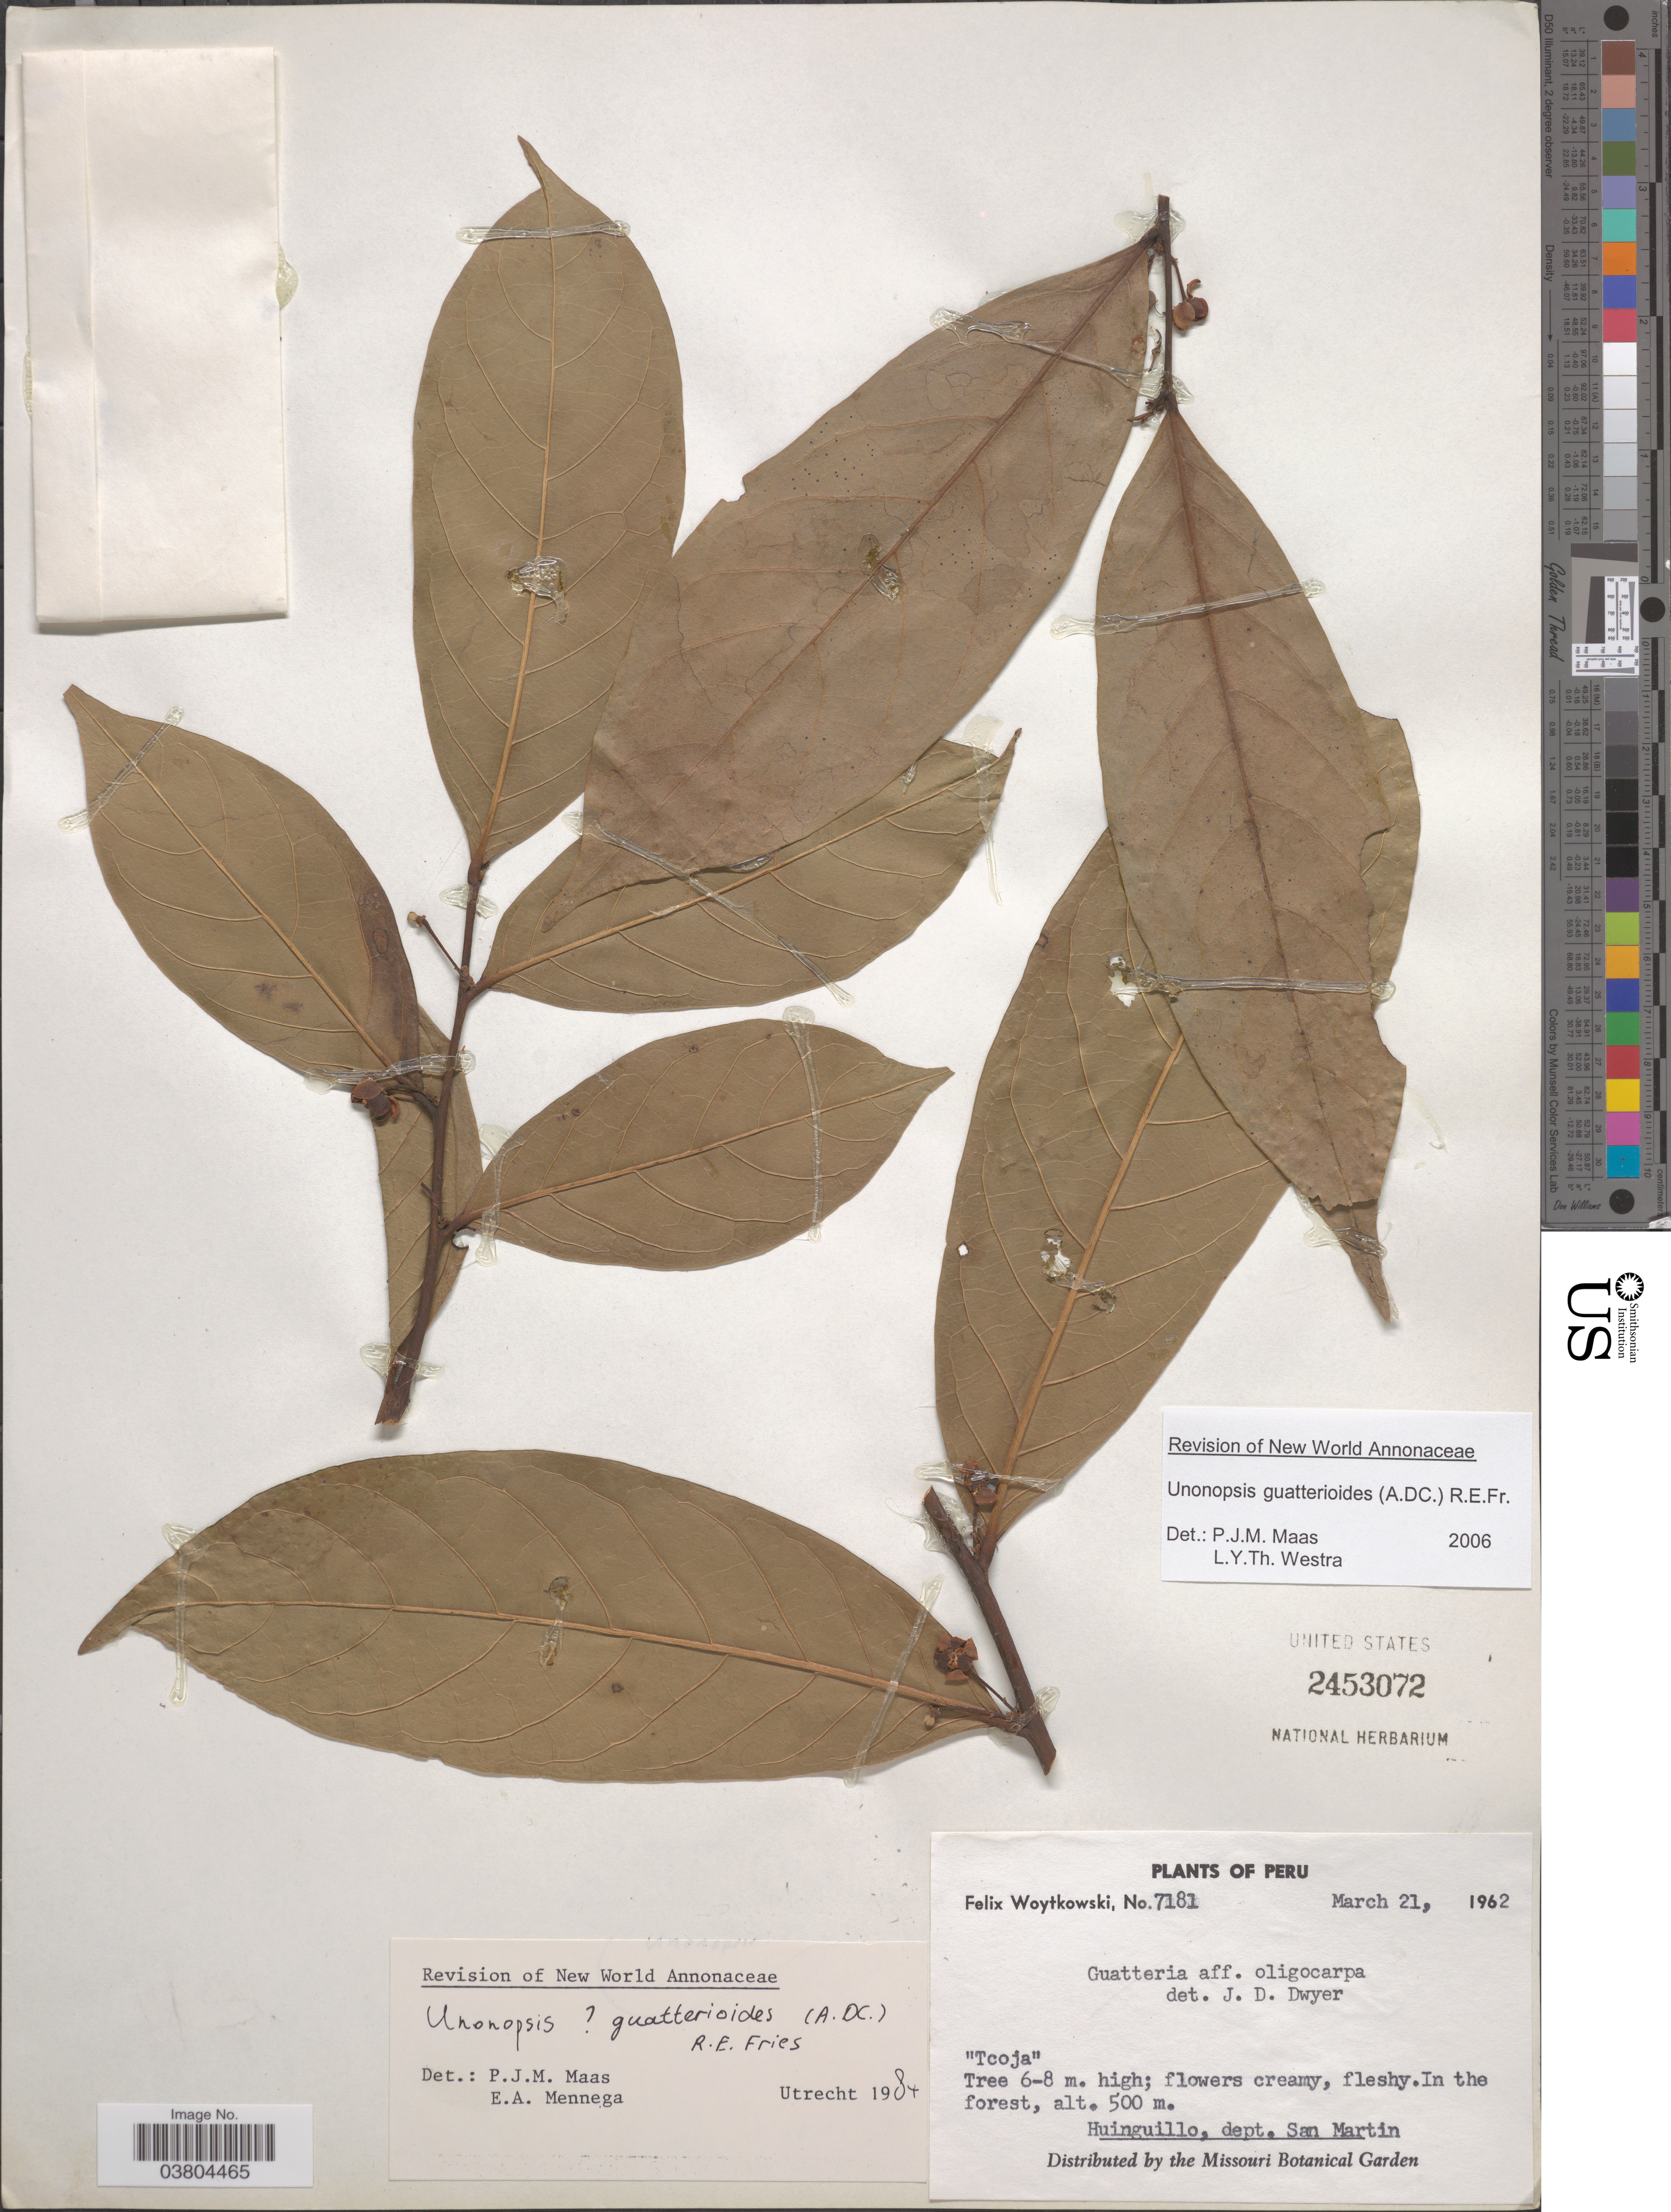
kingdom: Plantae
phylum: Tracheophyta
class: Magnoliopsida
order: Magnoliales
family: Annonaceae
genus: Unonopsis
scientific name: Unonopsis guatterioides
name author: (A. DC.) R.E. Fr.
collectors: F. Woytkowski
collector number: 7181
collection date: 1962-03-21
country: Peru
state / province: San Martín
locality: Huinguillo, dept. San Martin.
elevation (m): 500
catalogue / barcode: US 2453072